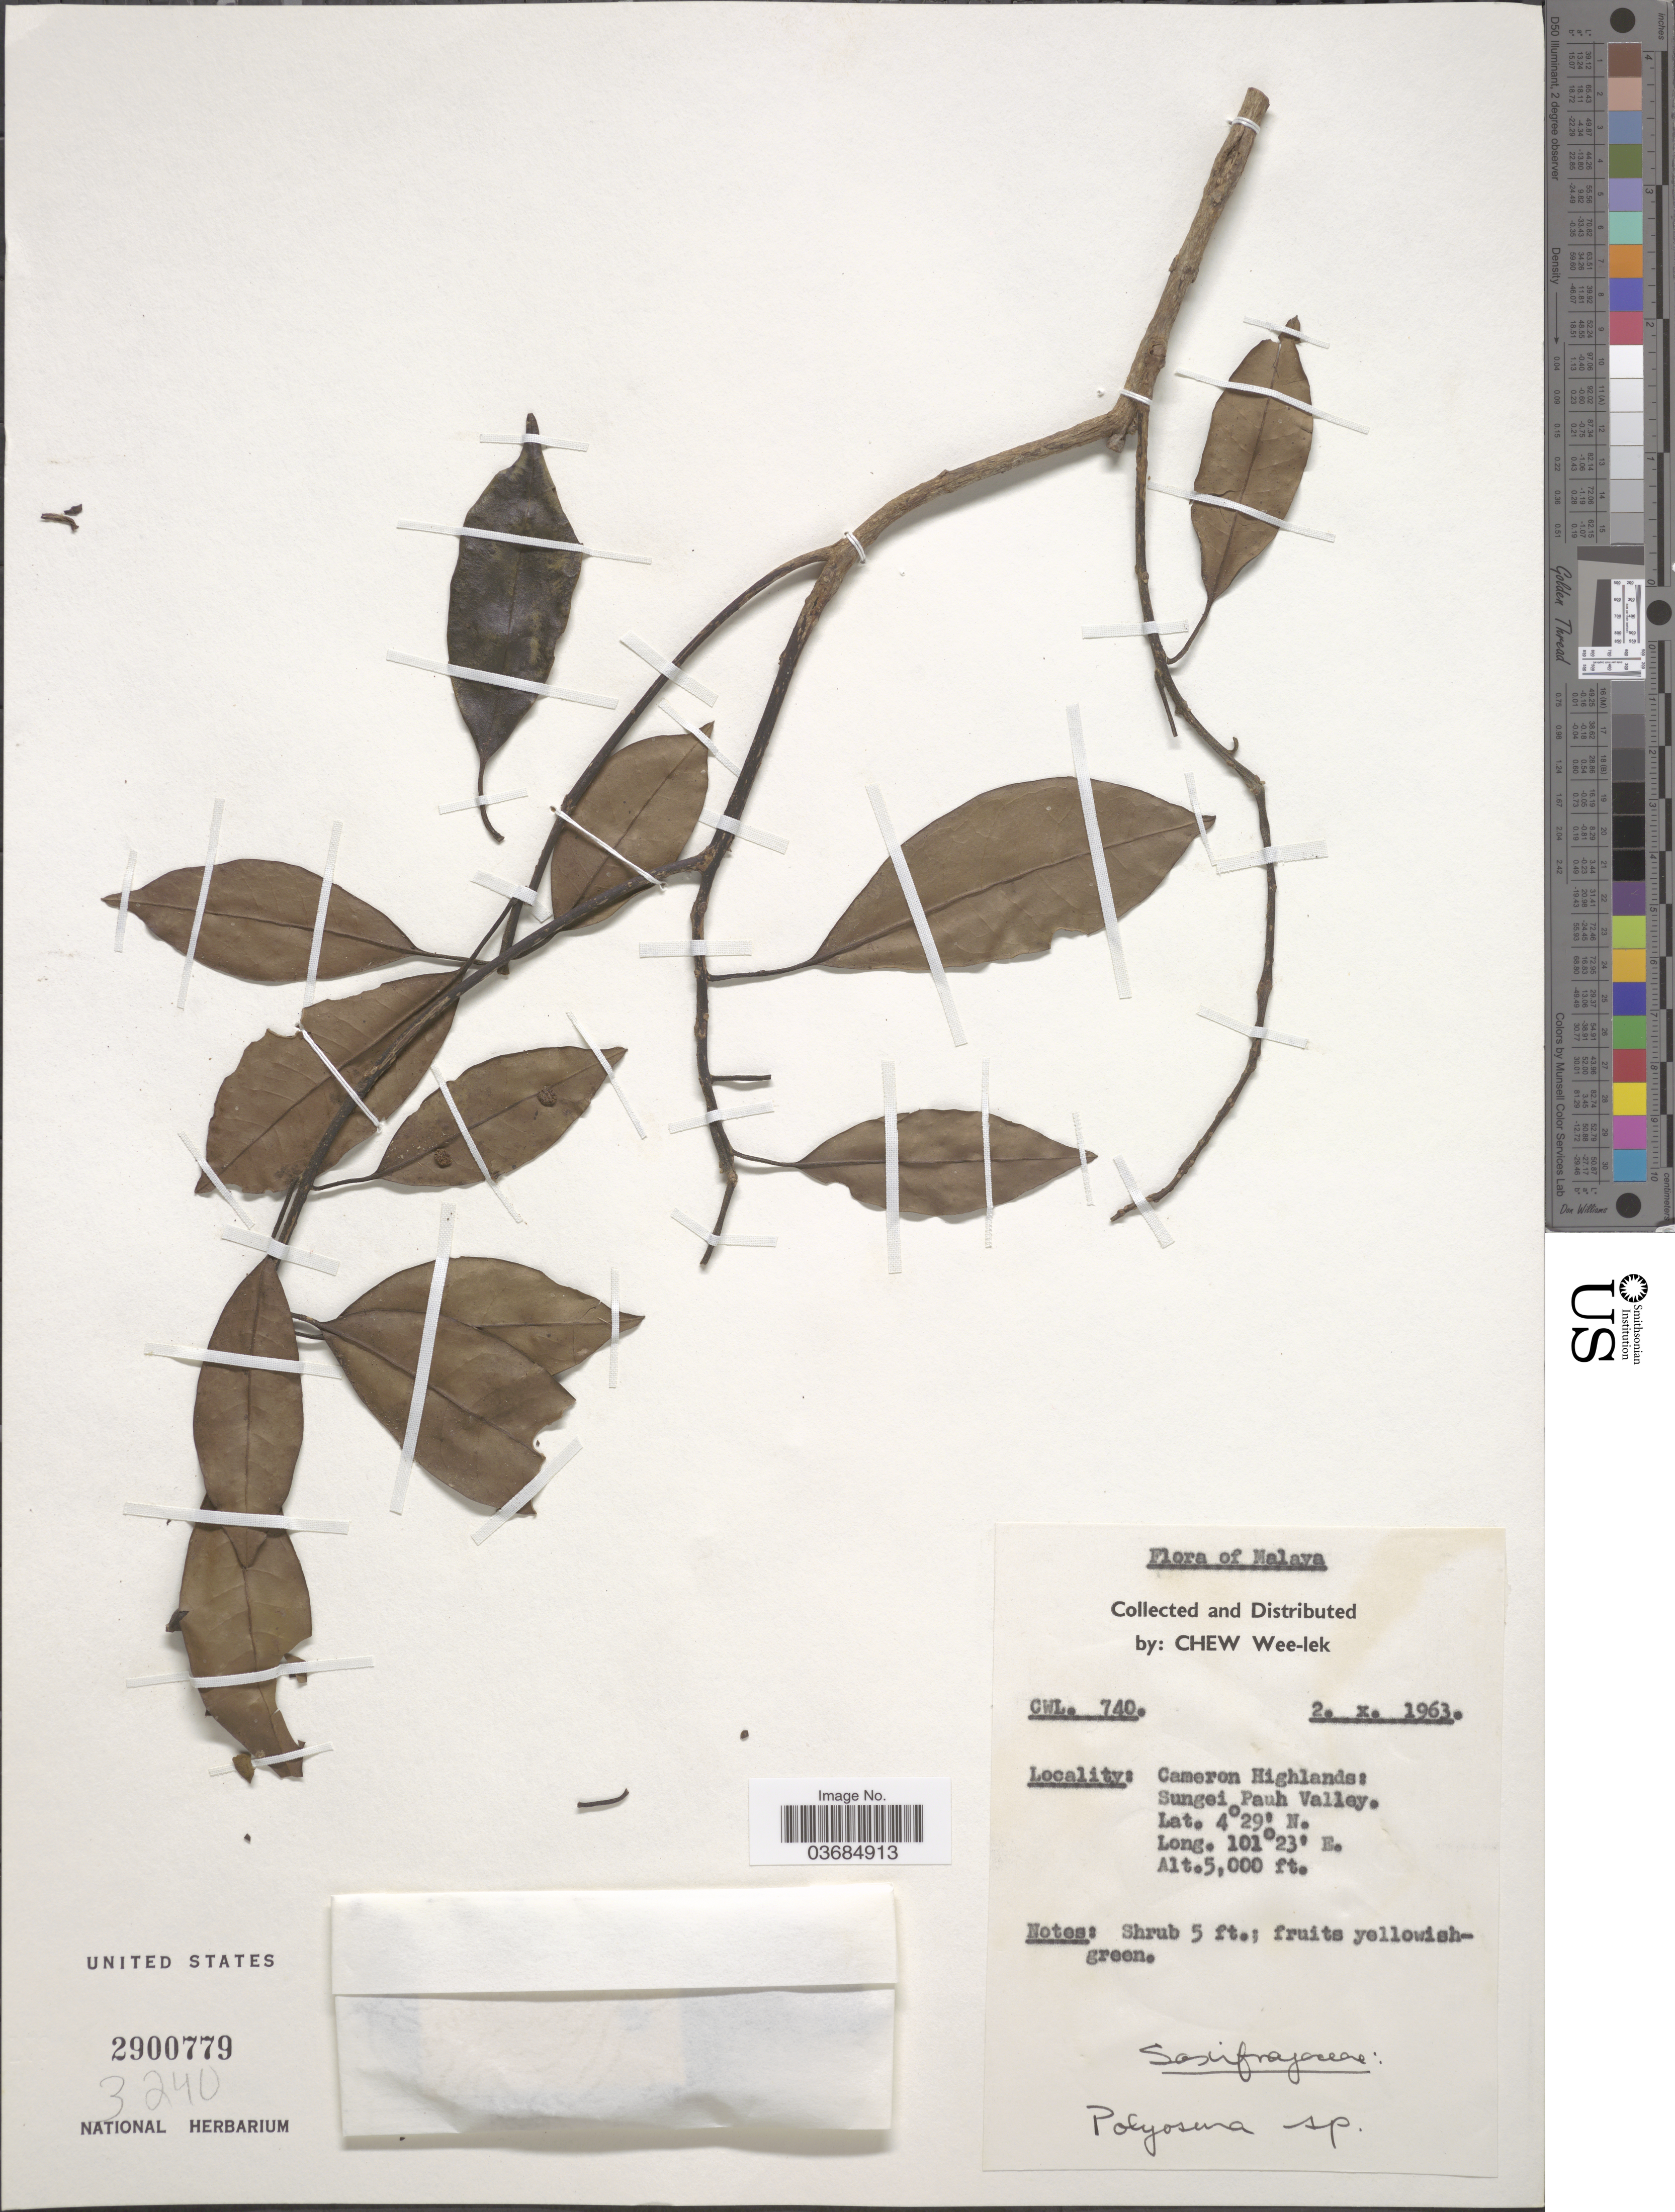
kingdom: Plantae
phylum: Tracheophyta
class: Magnoliopsida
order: Escalloniales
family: Escalloniaceae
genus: Polyosma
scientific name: Polyosma sp.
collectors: C. Wee-Lek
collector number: CWL740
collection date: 1963-10-02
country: Malaysia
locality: Malaya. Cameron Highlands: Sungei Pauh Valley.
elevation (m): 1524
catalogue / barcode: US 2900779